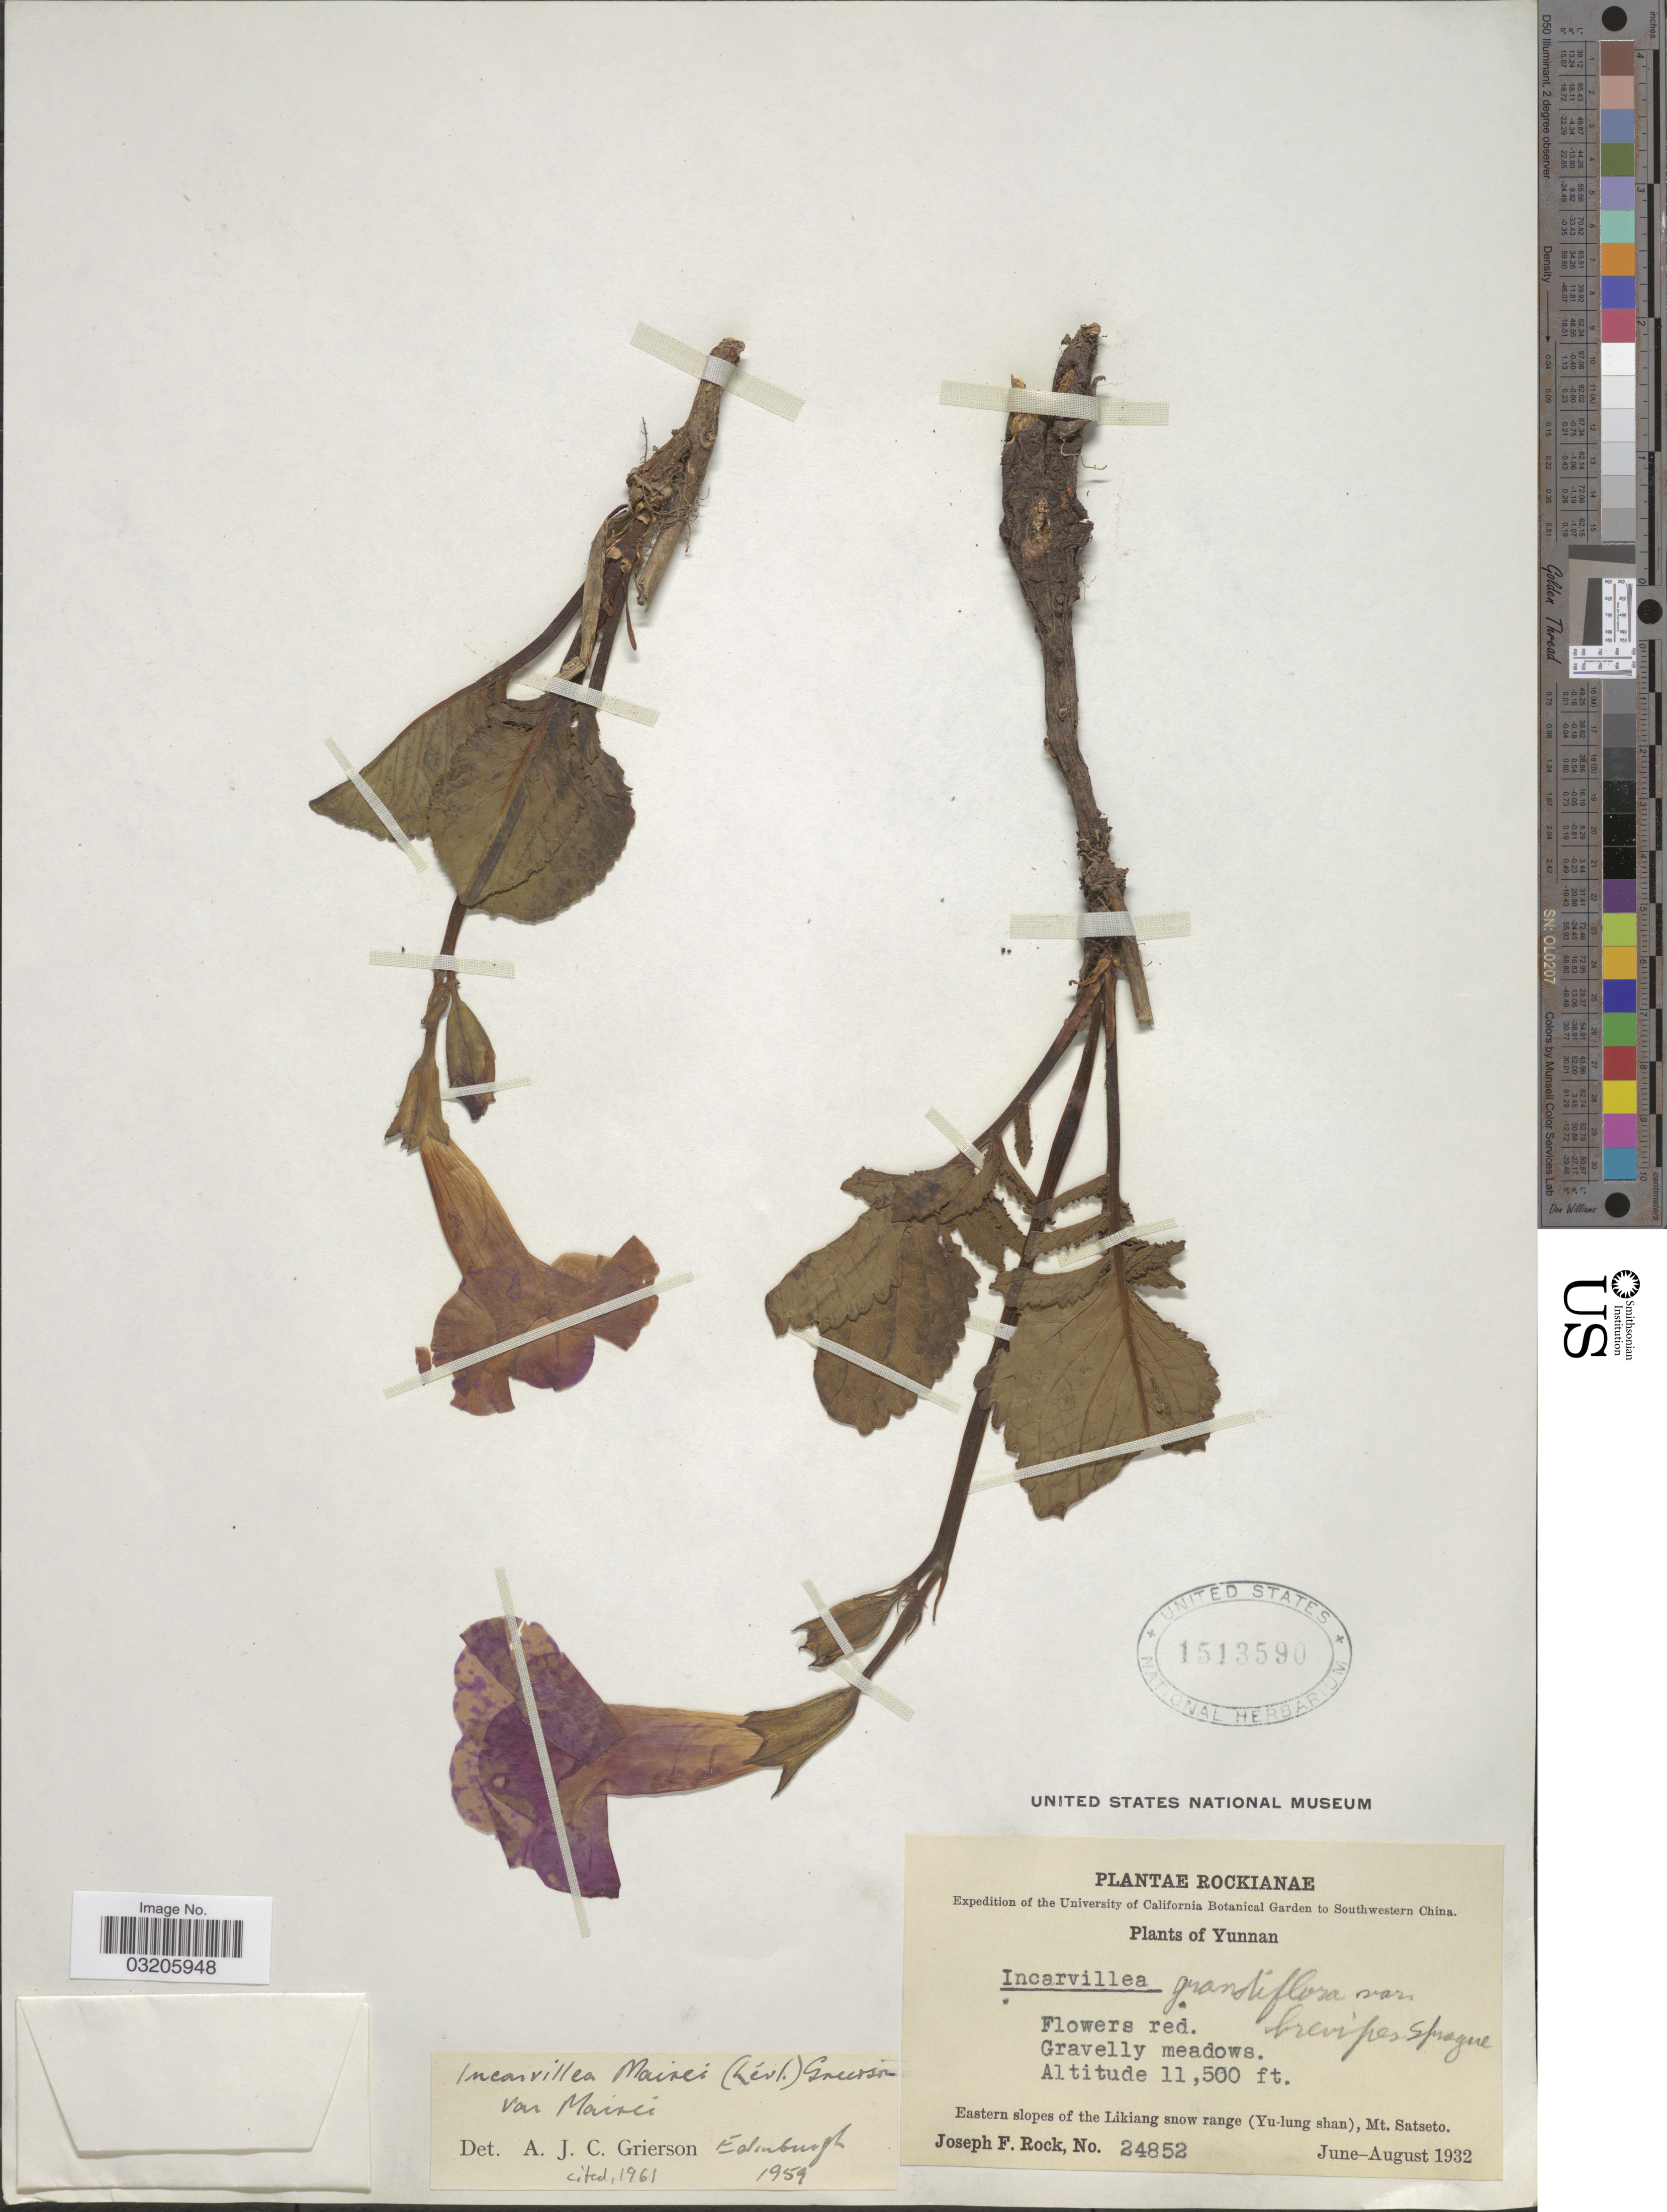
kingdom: Plantae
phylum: Tracheophyta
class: Magnoliopsida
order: Lamiales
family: Bignoniaceae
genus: Incarvillea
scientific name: Incarvillea mairei var. mairei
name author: (H. Lév.) Grierson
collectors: J. F. Rock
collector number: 24852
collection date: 1932-06/1932-08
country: China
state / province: Yunnan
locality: Southwestern China. Gravelly meadows. Eastern slopes of the Likiang snow range (Yu-lung shan), Mt. Satseto.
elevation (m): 3505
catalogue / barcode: US 1513590